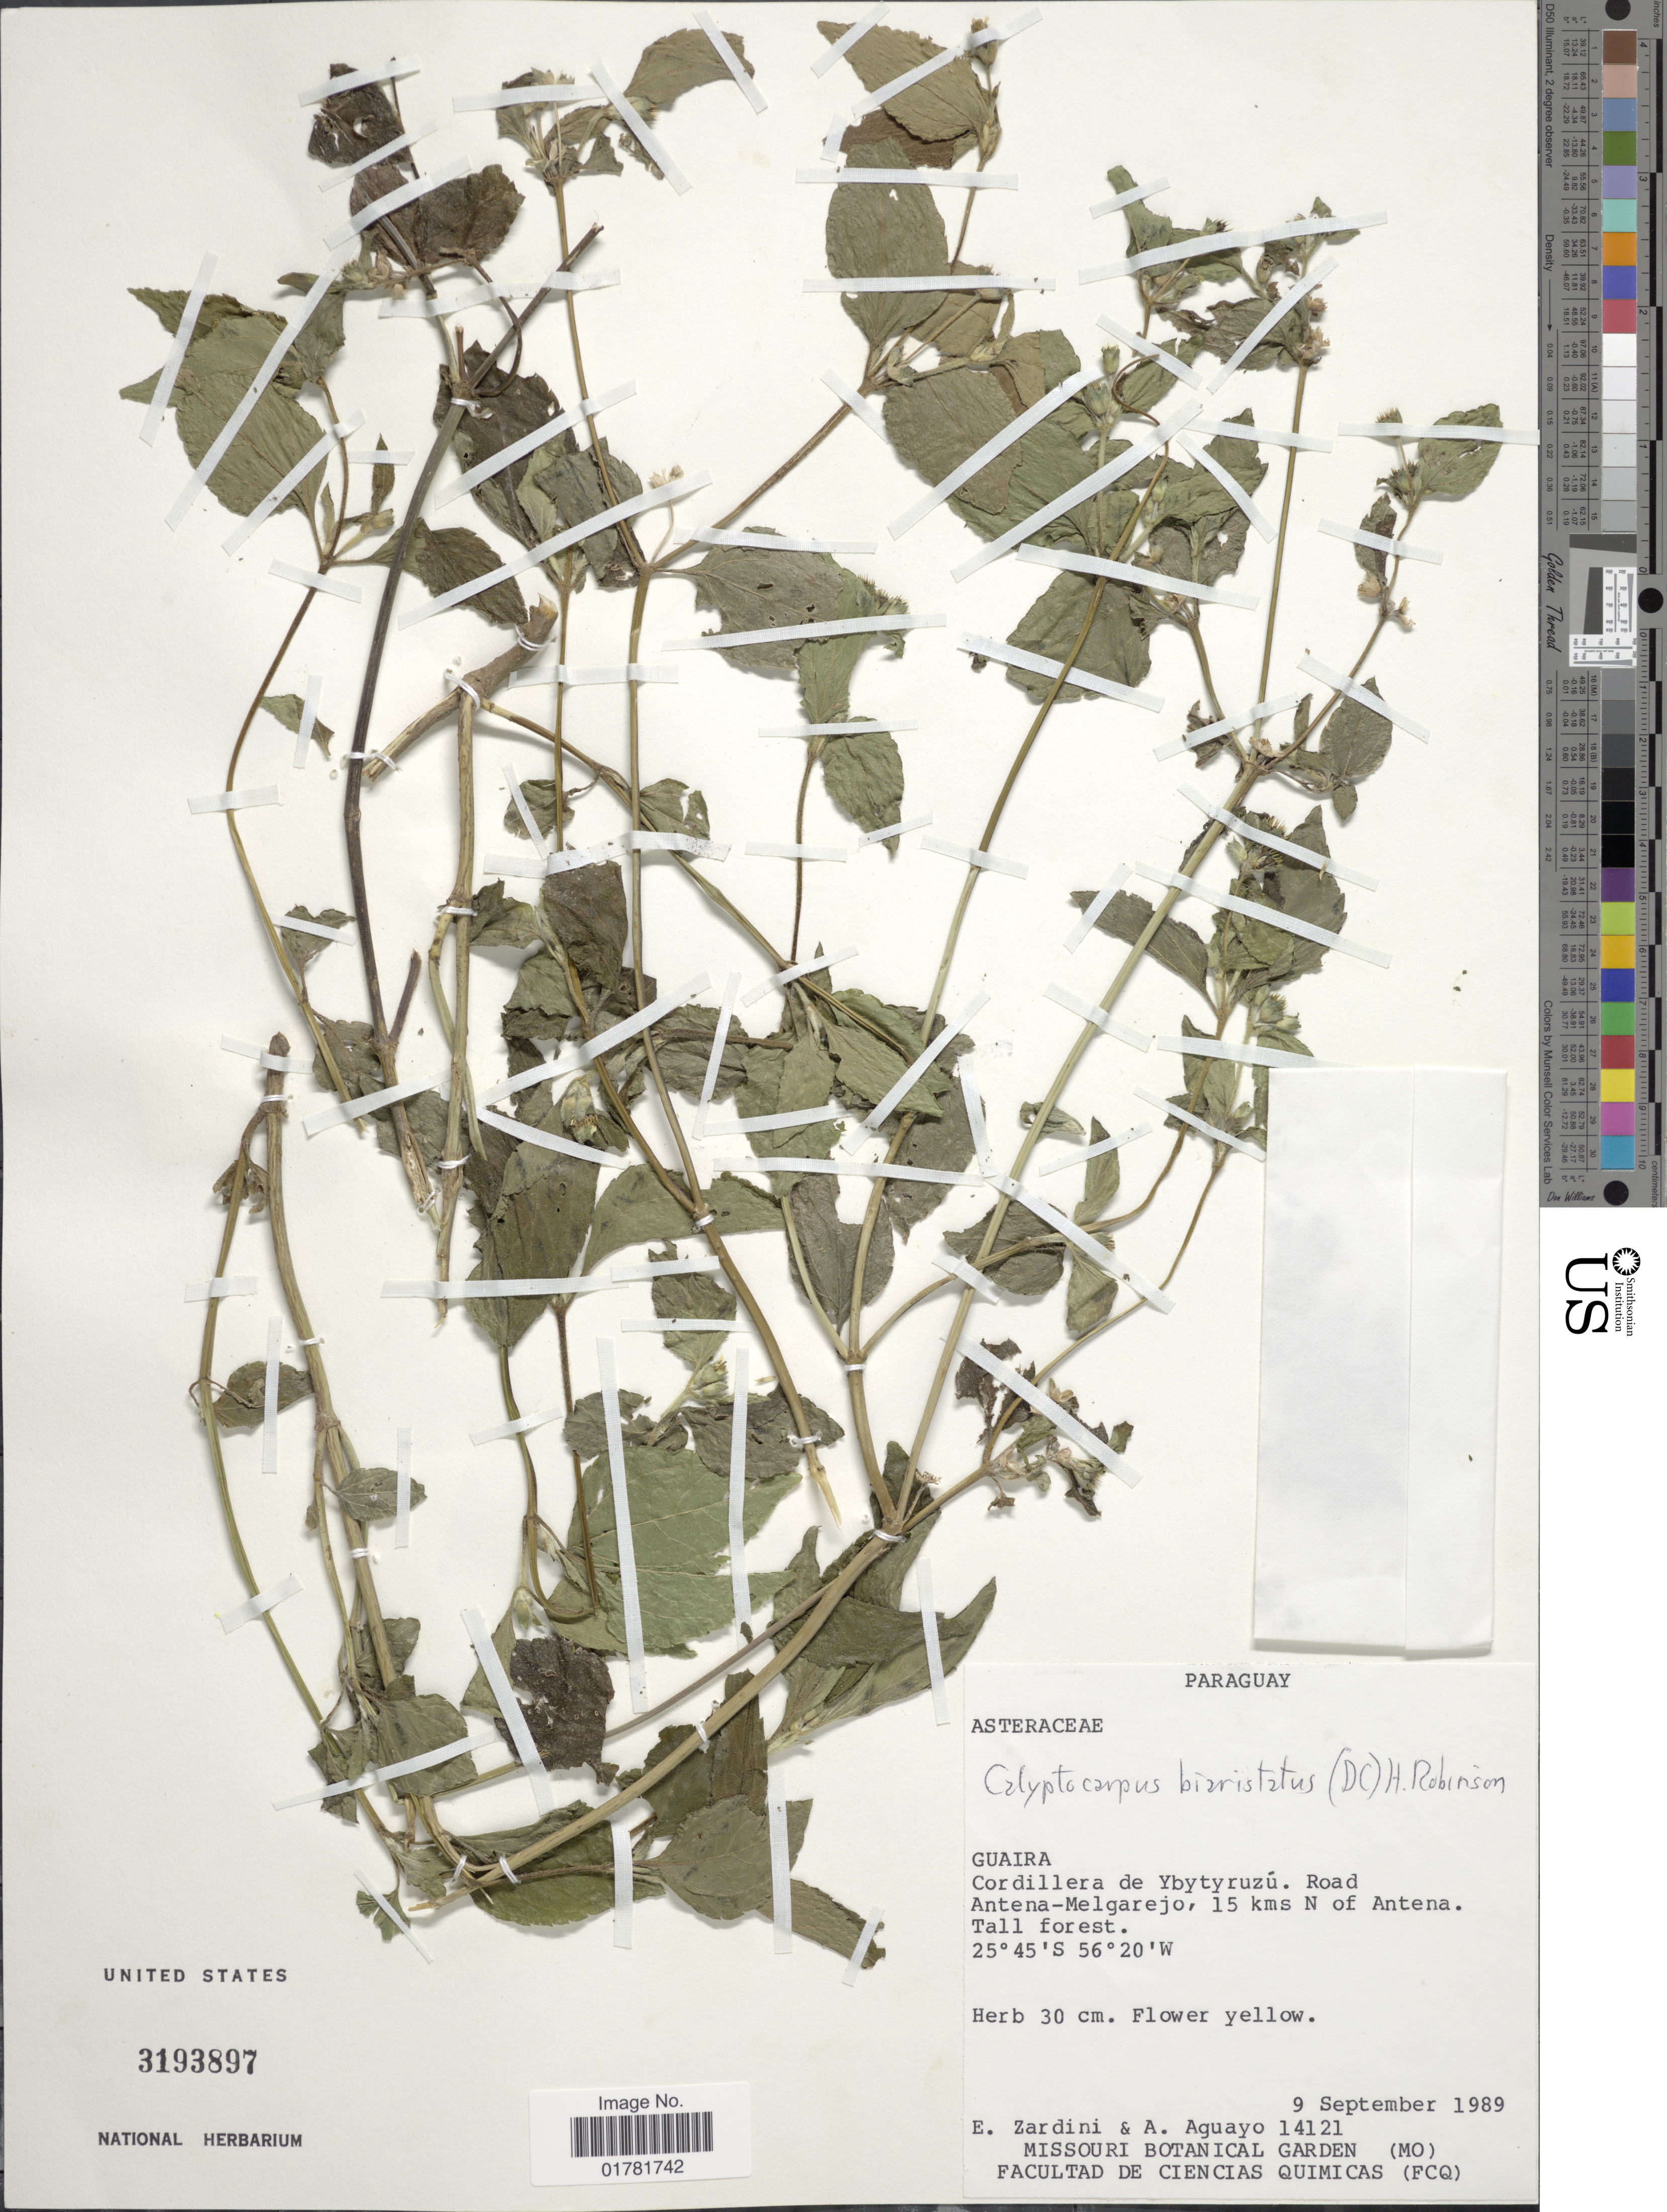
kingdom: Plantae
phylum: Tracheophyta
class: Magnoliopsida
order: Asterales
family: Asteraceae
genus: Calyptocarpus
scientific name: Calyptocarpus baristatus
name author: (DC.) H. Rob.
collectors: E. M. Zardini & A. Aguayo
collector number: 14121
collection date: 1989-09-09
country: Paraguay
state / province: Guaira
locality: Cordillera de Ybytyruzú. Road Antena-Melgarejo, 15 kms N of Antena. Tall forest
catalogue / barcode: US 3193897